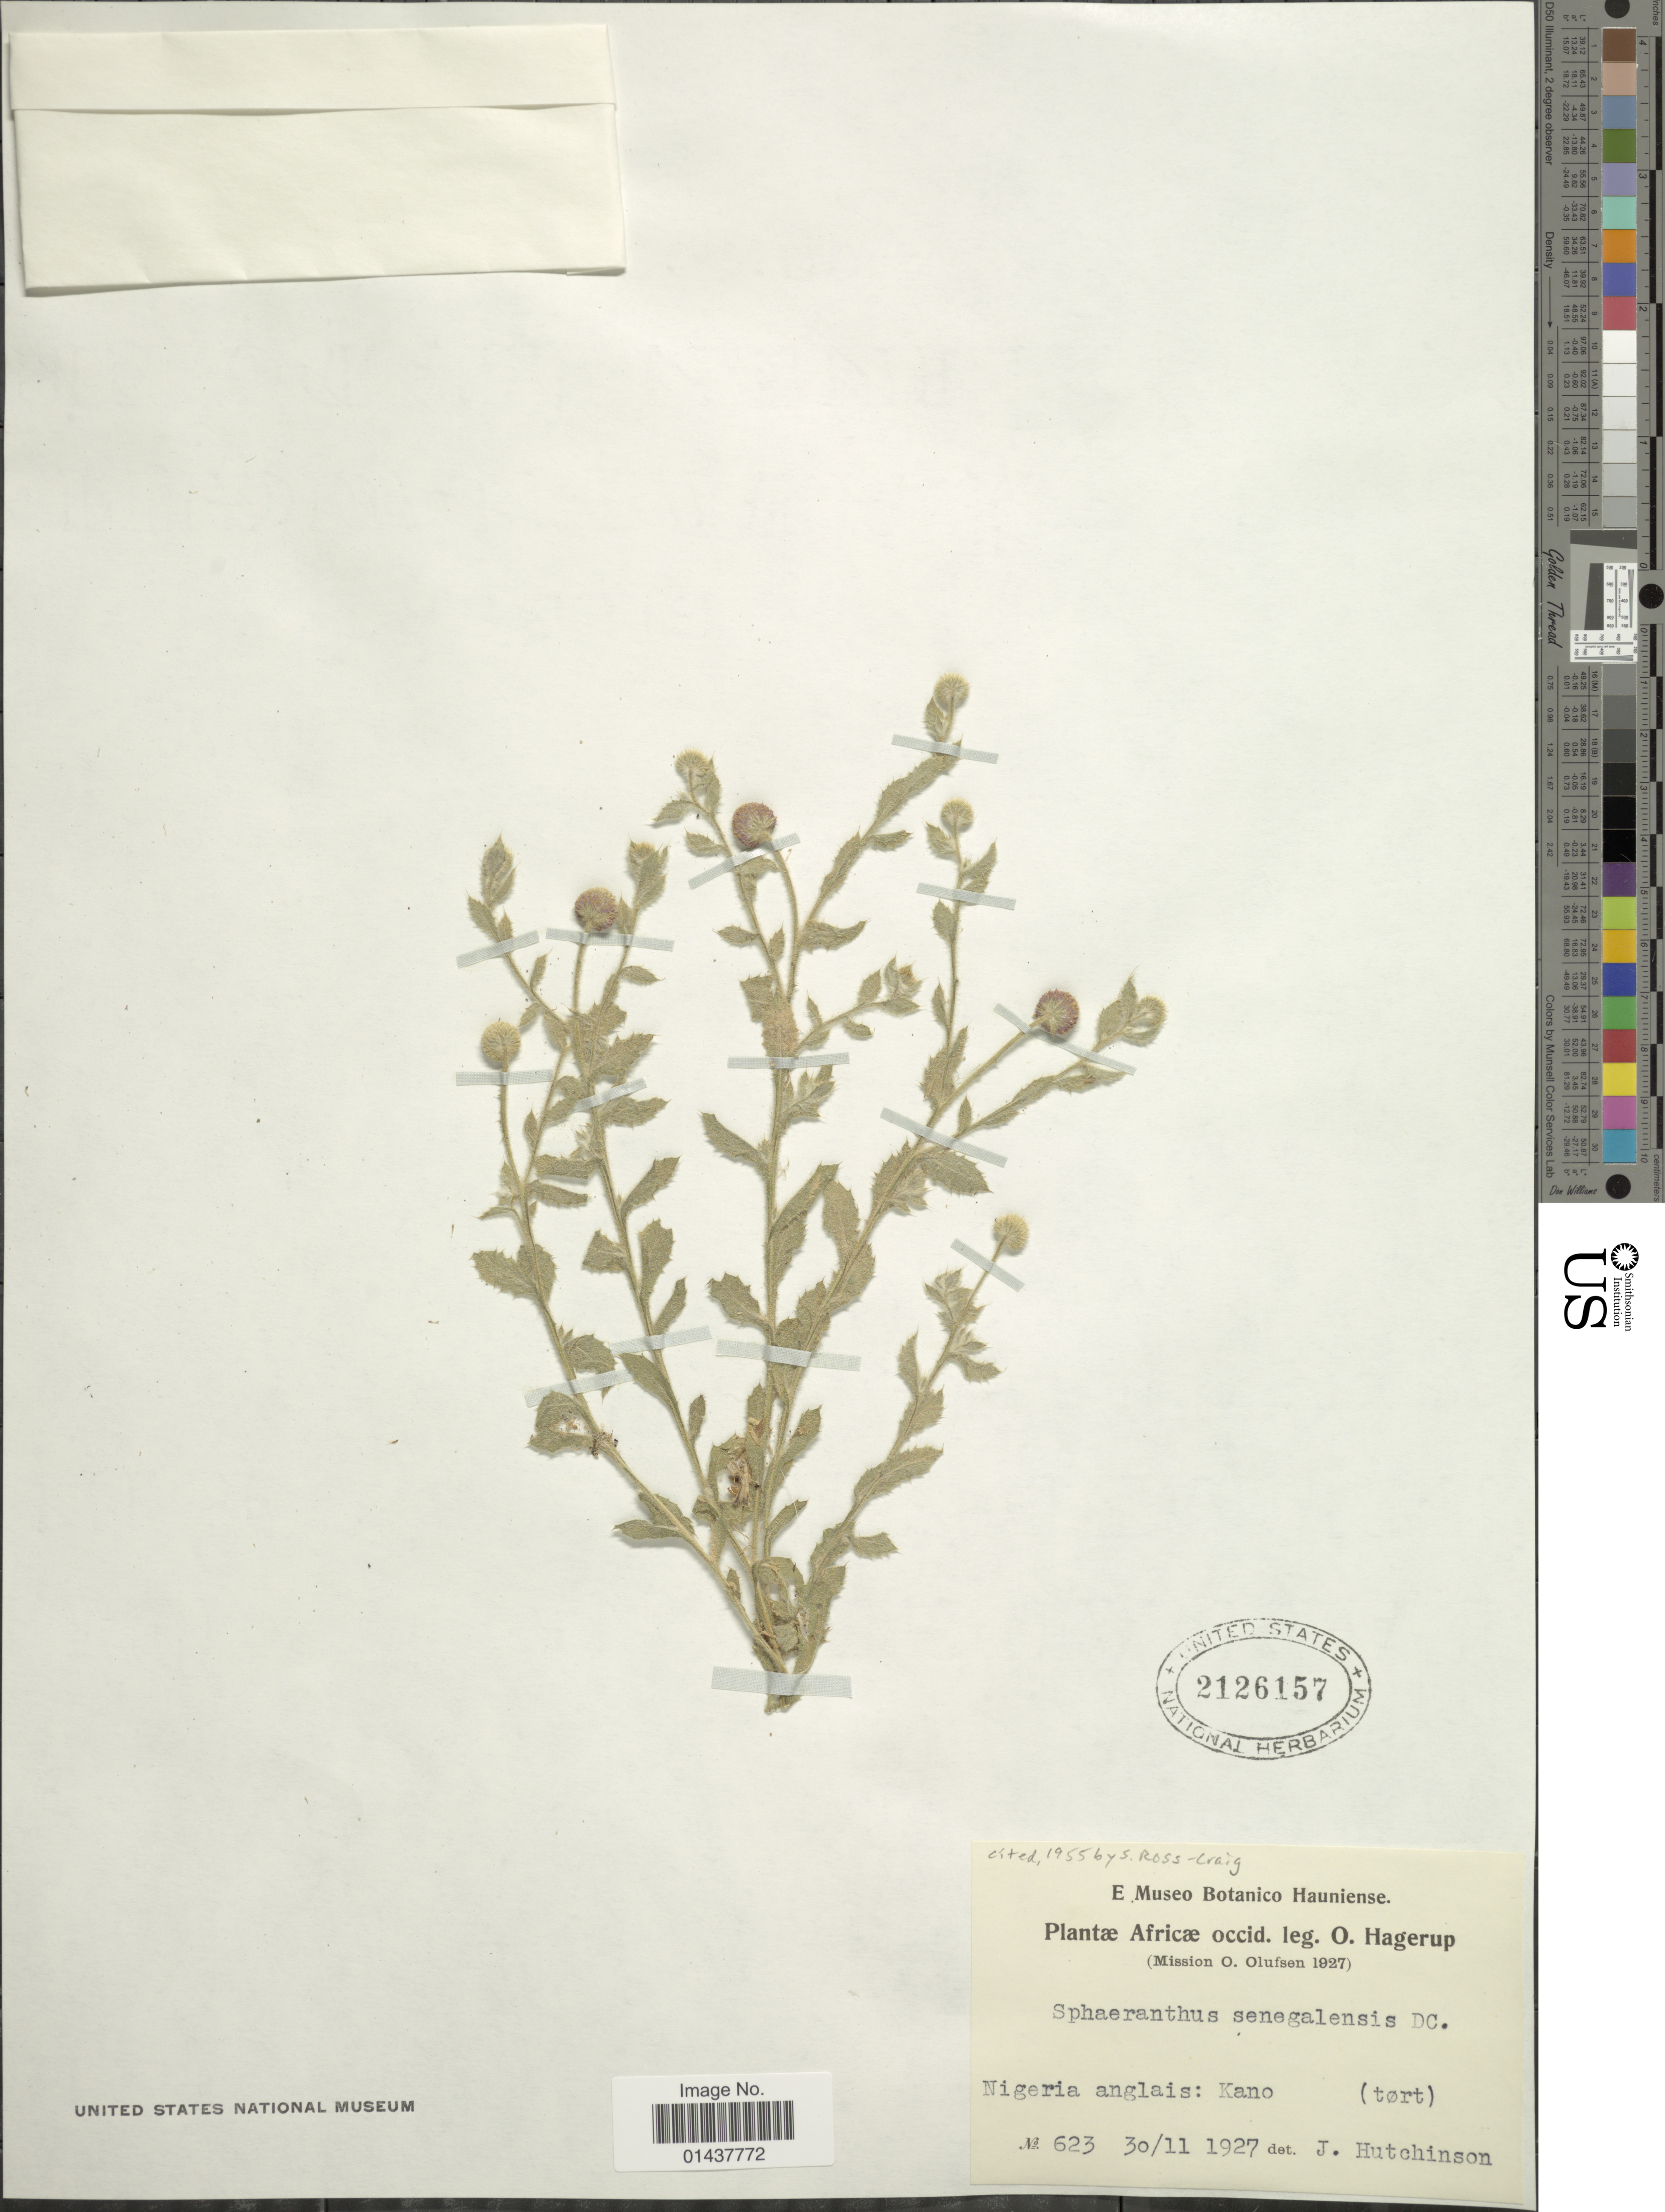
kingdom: Plantae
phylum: Tracheophyta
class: Magnoliopsida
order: Asterales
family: Asteraceae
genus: Sphaeranthus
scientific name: Sphaeranthus senegalensis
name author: DC.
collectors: O. Hagerup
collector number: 623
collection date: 1927-11-30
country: Nigeria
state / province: Kano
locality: Nigeria anglais: Kano (tørt)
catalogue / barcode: US 2126157